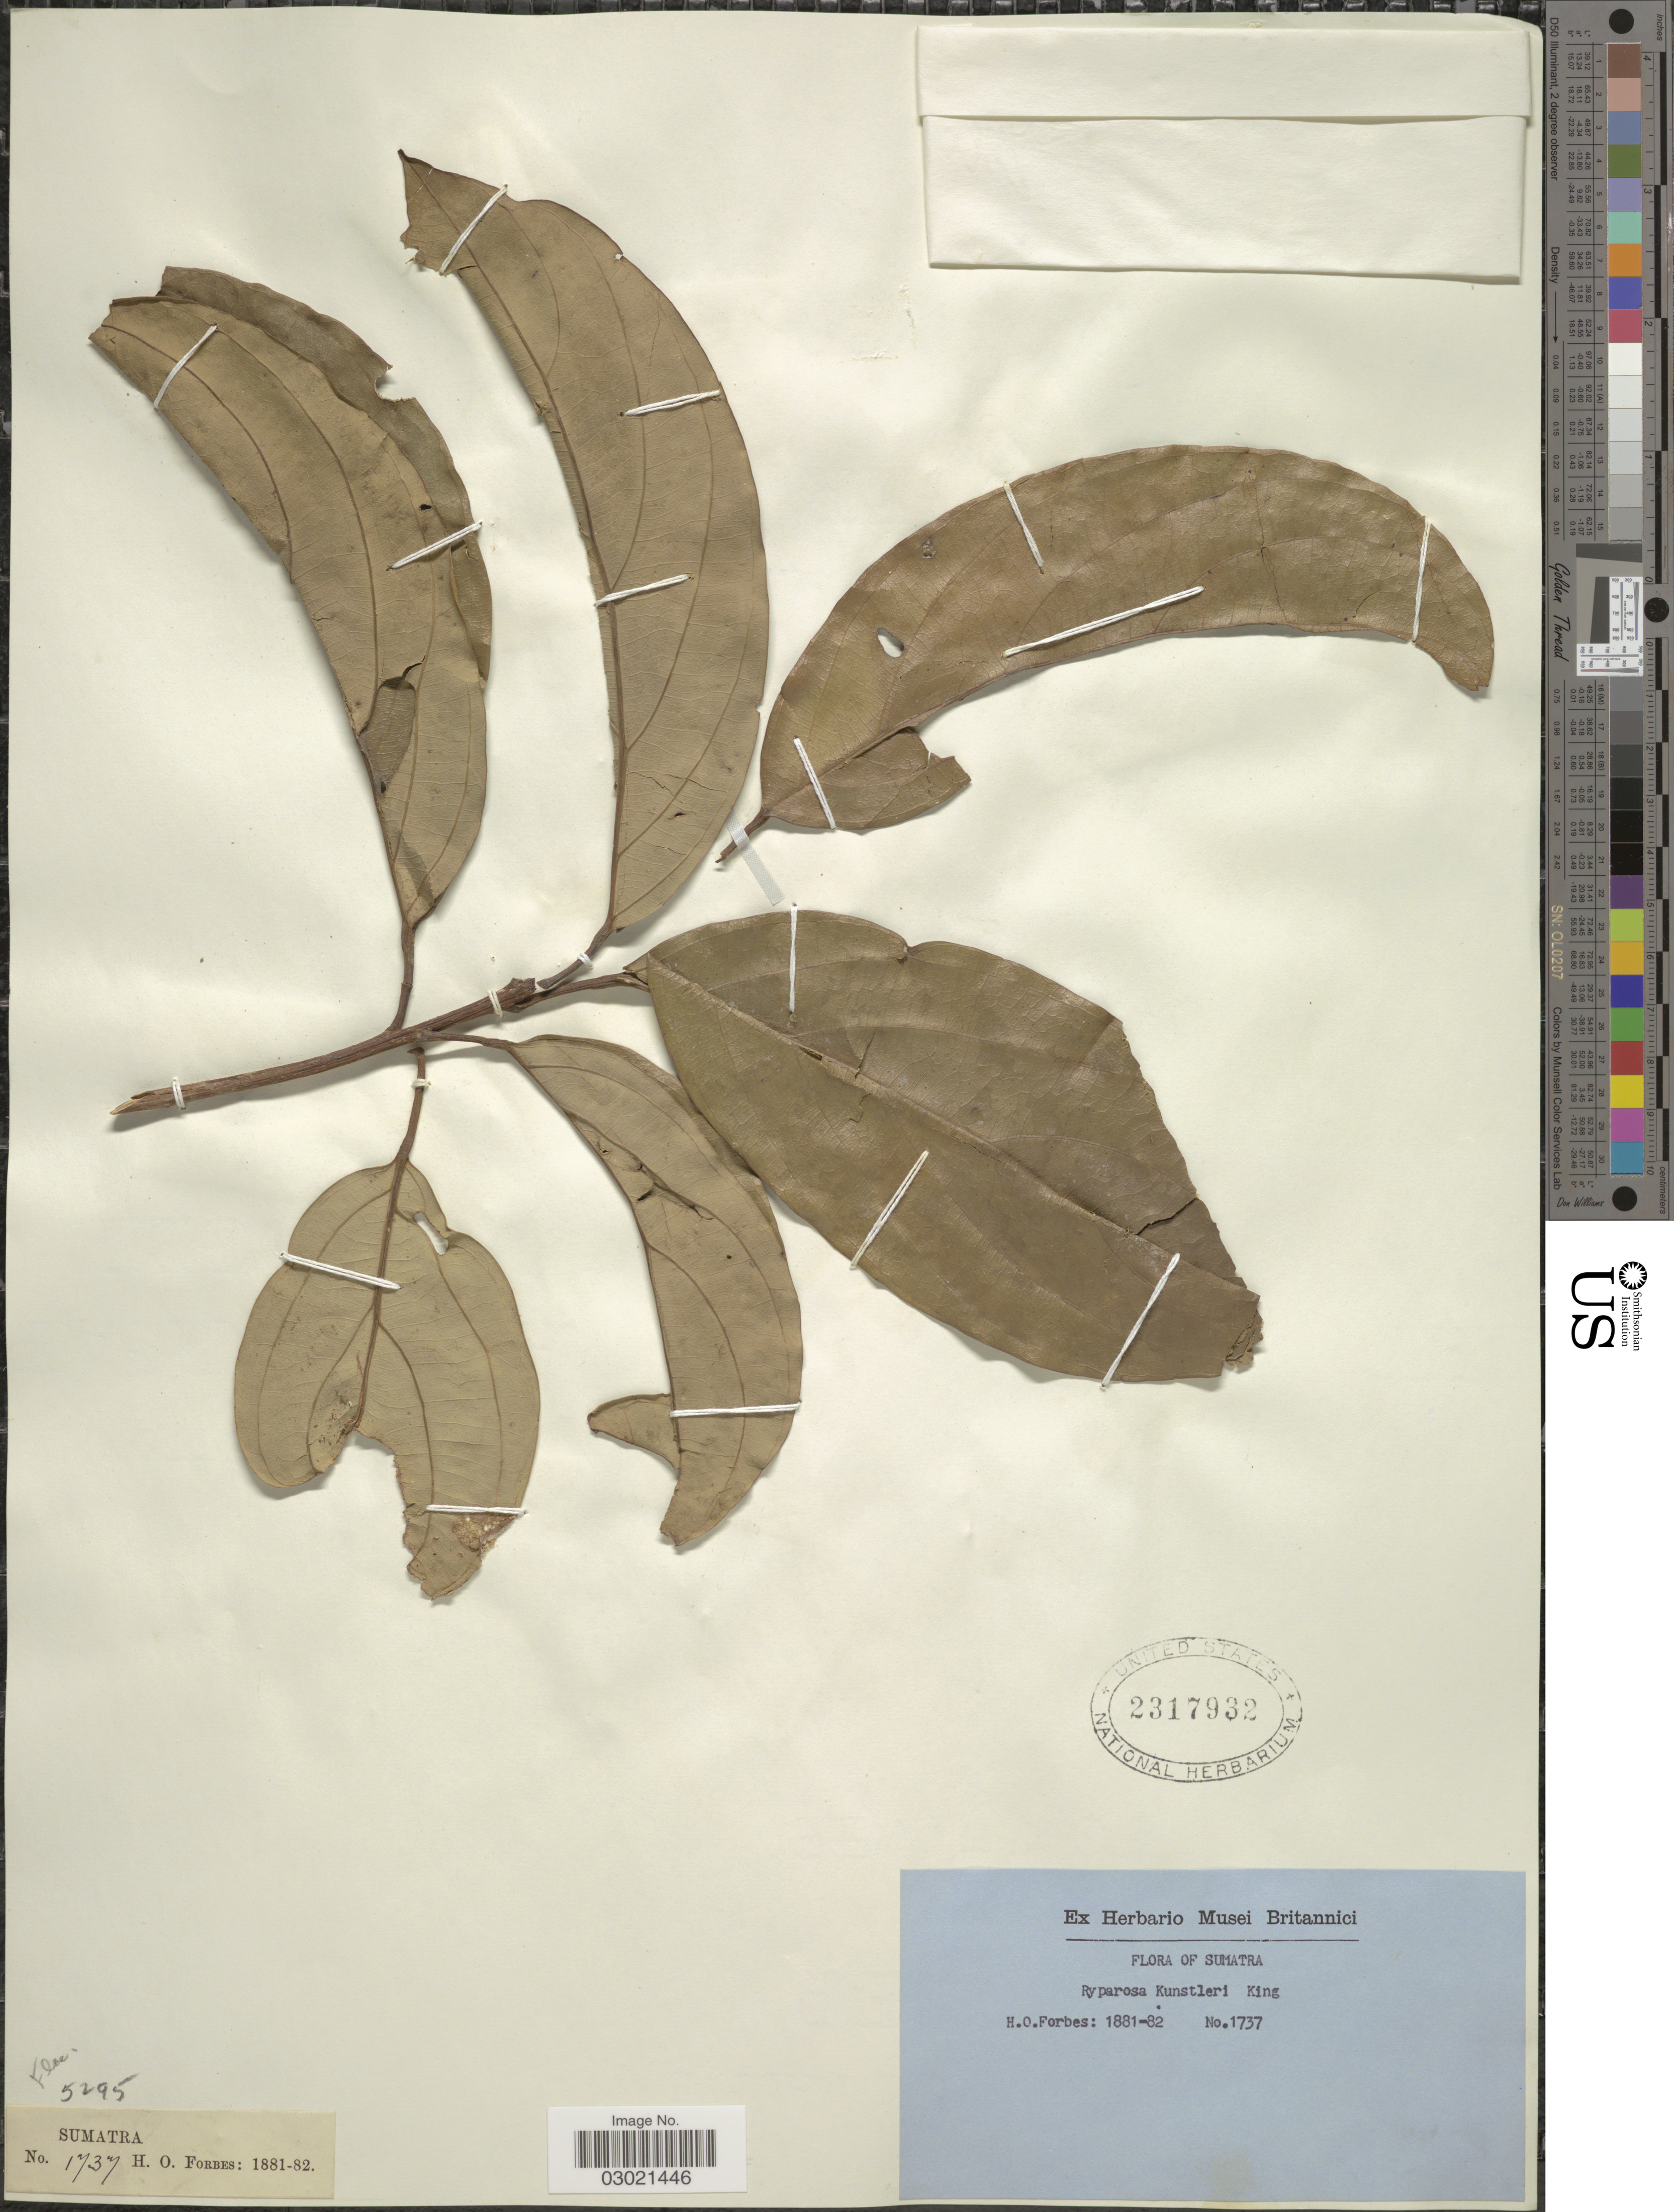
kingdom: Plantae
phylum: Tracheophyta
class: Magnoliopsida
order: Malpighiales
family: Achariaceae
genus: Ryparosa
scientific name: Ryparosa kunstleri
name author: R.M. King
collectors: H. O. Forbes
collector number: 1737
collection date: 1881/1882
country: Indonesia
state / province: Sumatra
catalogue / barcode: US 2317932